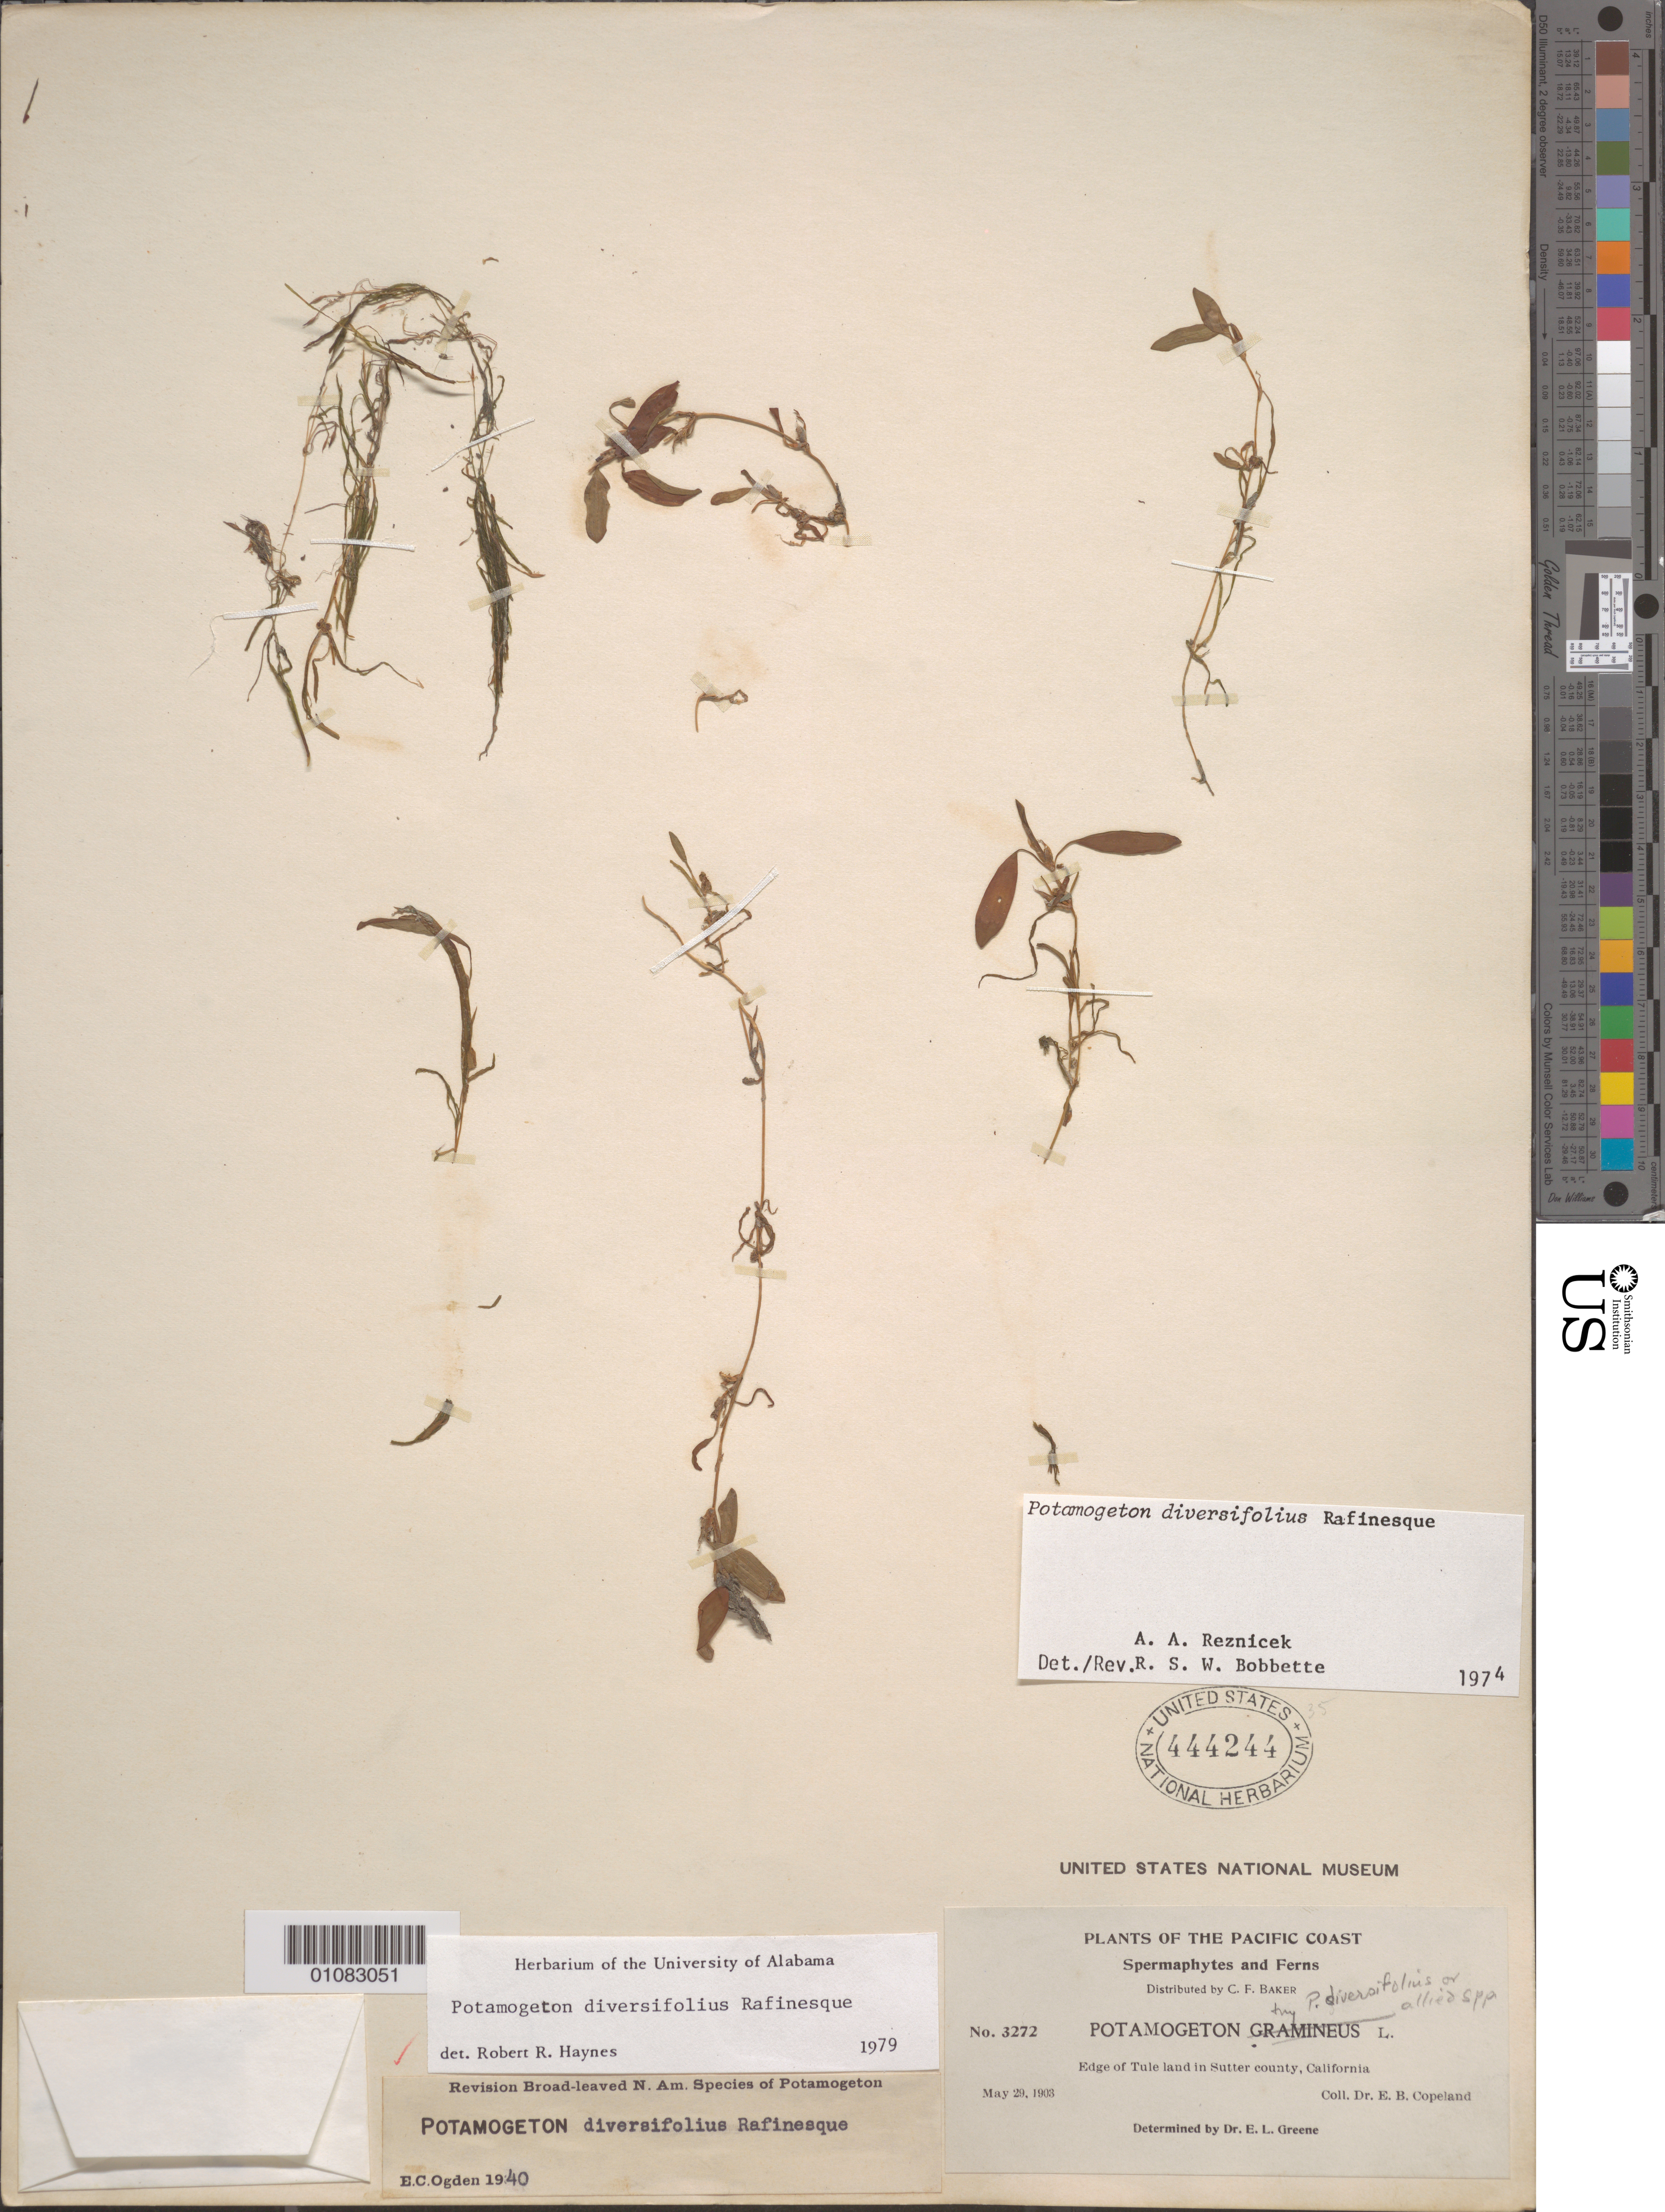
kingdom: Plantae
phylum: Tracheophyta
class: Liliopsida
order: Alismatales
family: Potamogetonaceae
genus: Potamogeton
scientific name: Potamogeton diversifolius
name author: Raf.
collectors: E. B. Copeland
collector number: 3272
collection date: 1903-05-29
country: United States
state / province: California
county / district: Sutter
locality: edge of Tule land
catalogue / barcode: US 444244